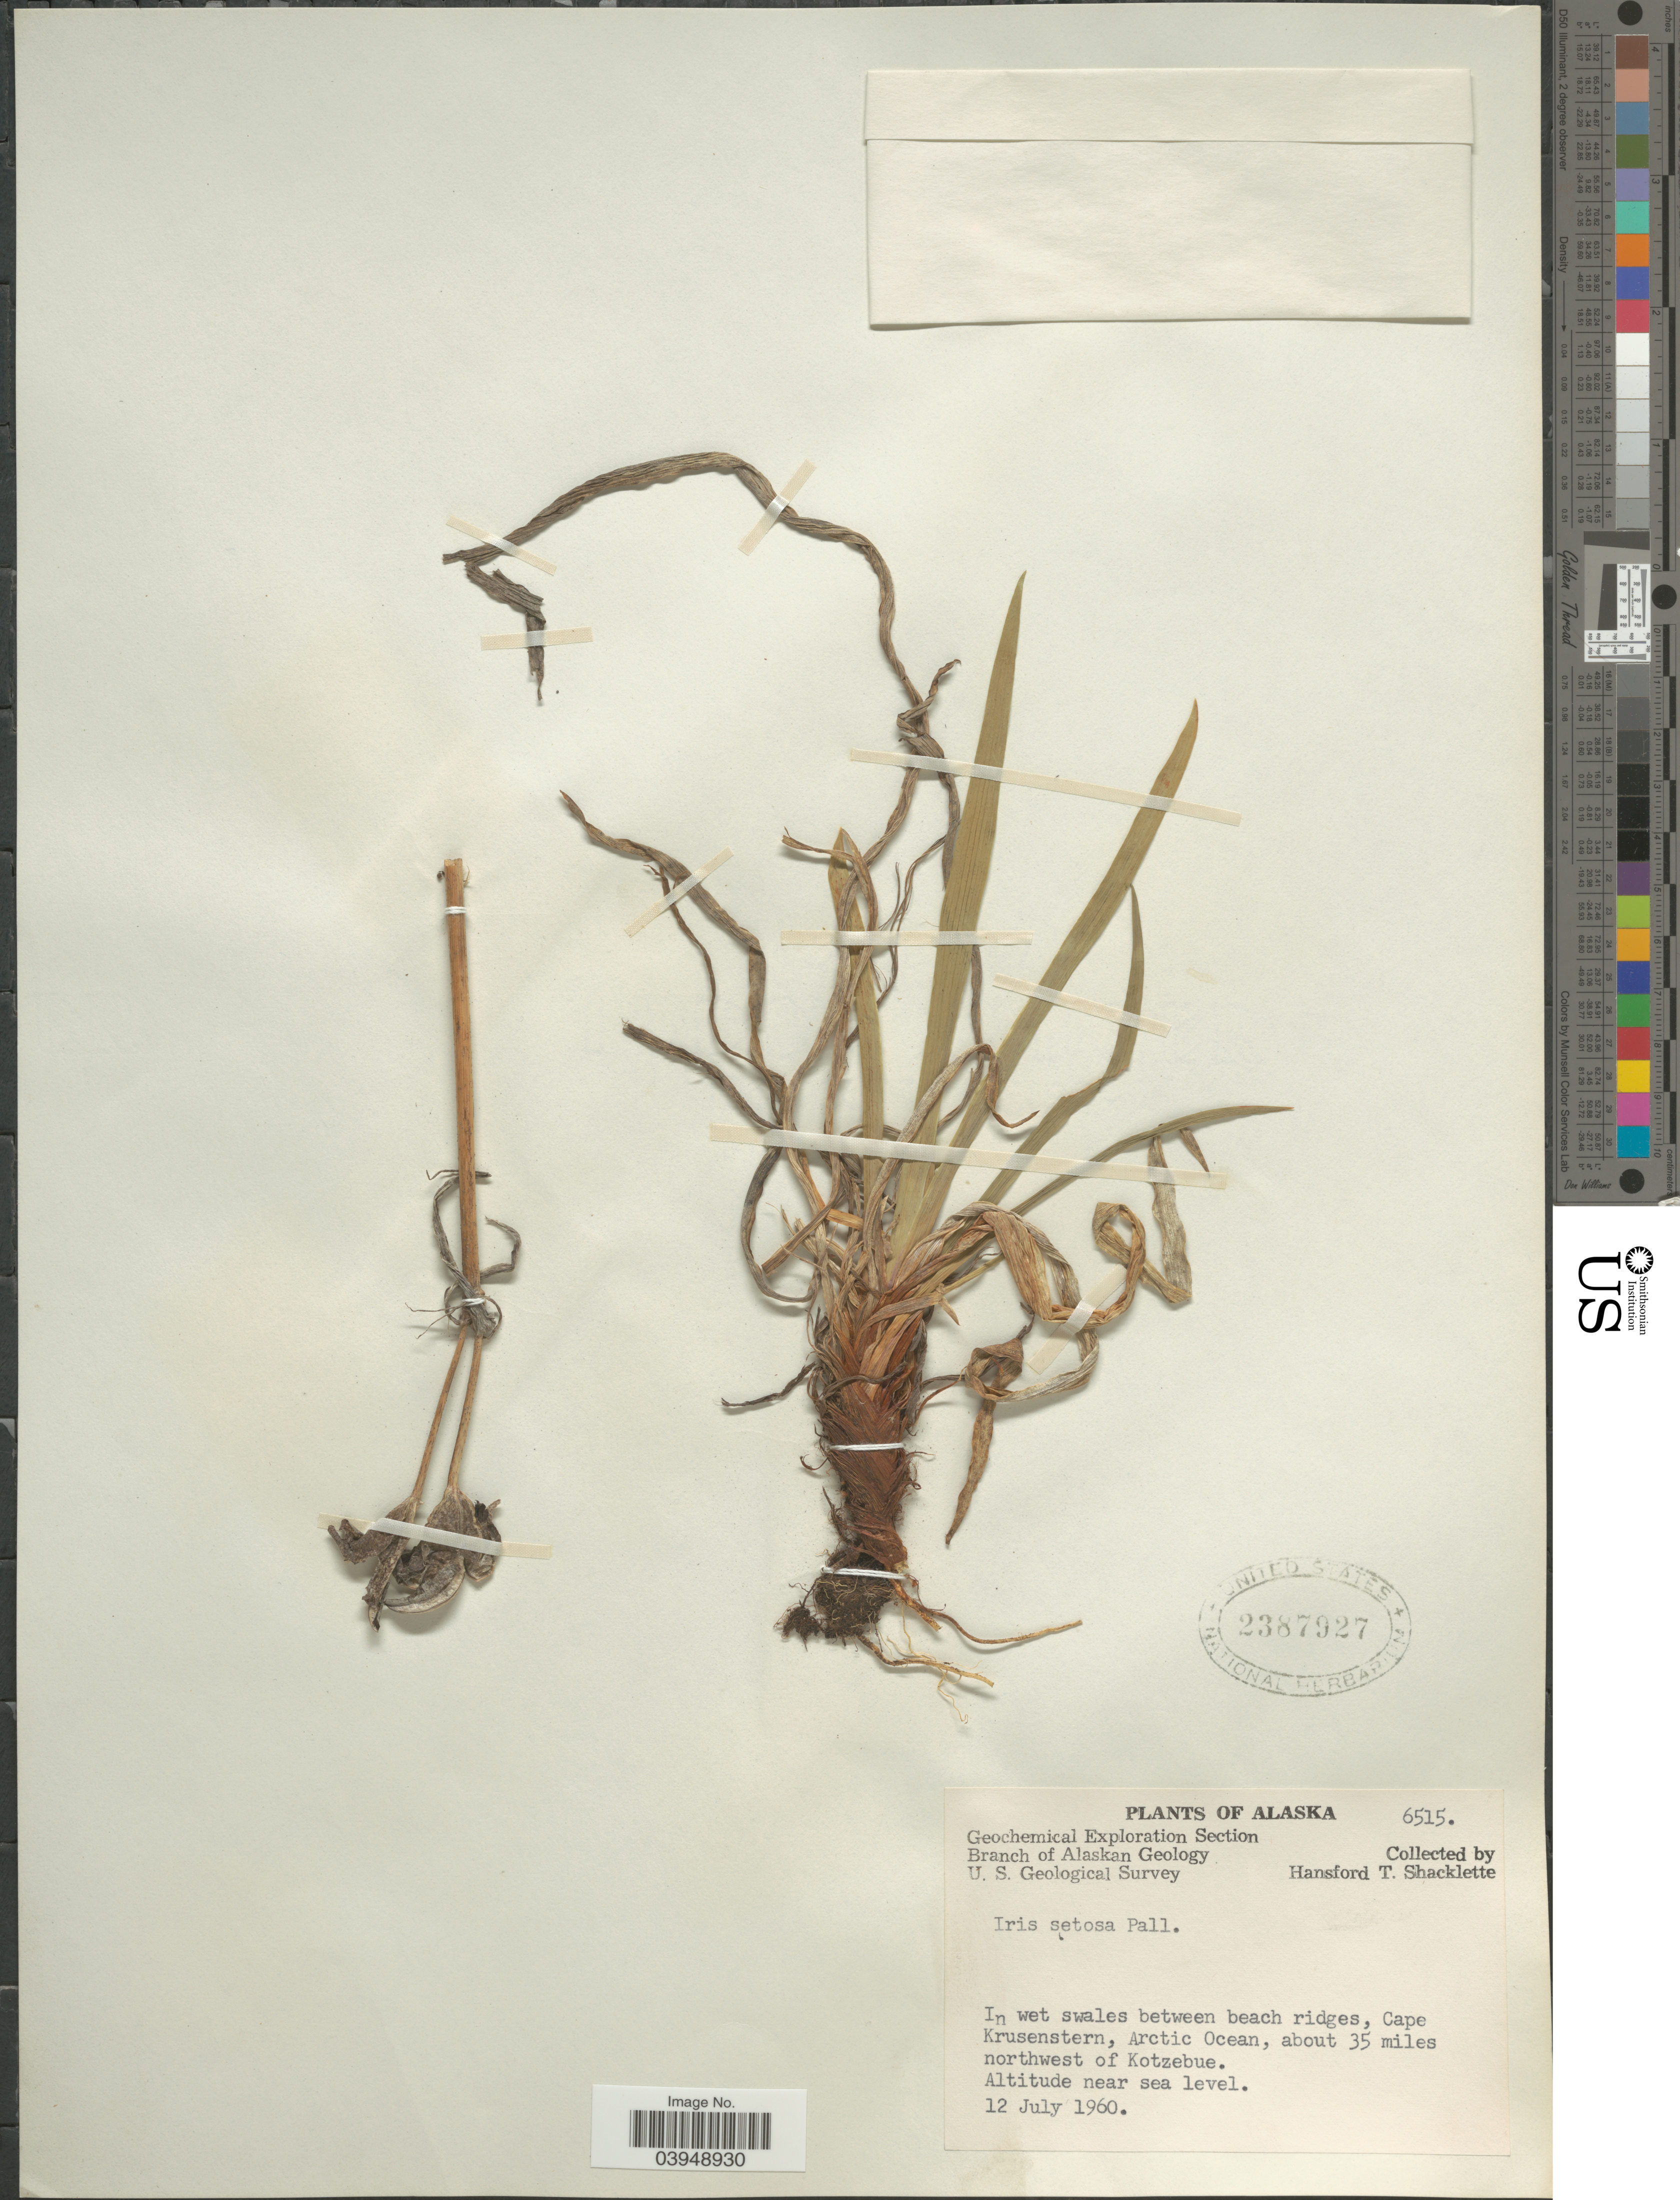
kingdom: Plantae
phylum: Tracheophyta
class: Liliopsida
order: Asparagales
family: Iridaceae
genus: Iris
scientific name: Iris setosa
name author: Pall. ex Link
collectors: H. Schacklette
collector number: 6515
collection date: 1960-07-12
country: United States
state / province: Alaska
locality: In wet swales between beach ridges, Cape Krusenstern, Arctic Ocean, about 35 miles northwest of Kotzebue.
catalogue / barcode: US 2387927